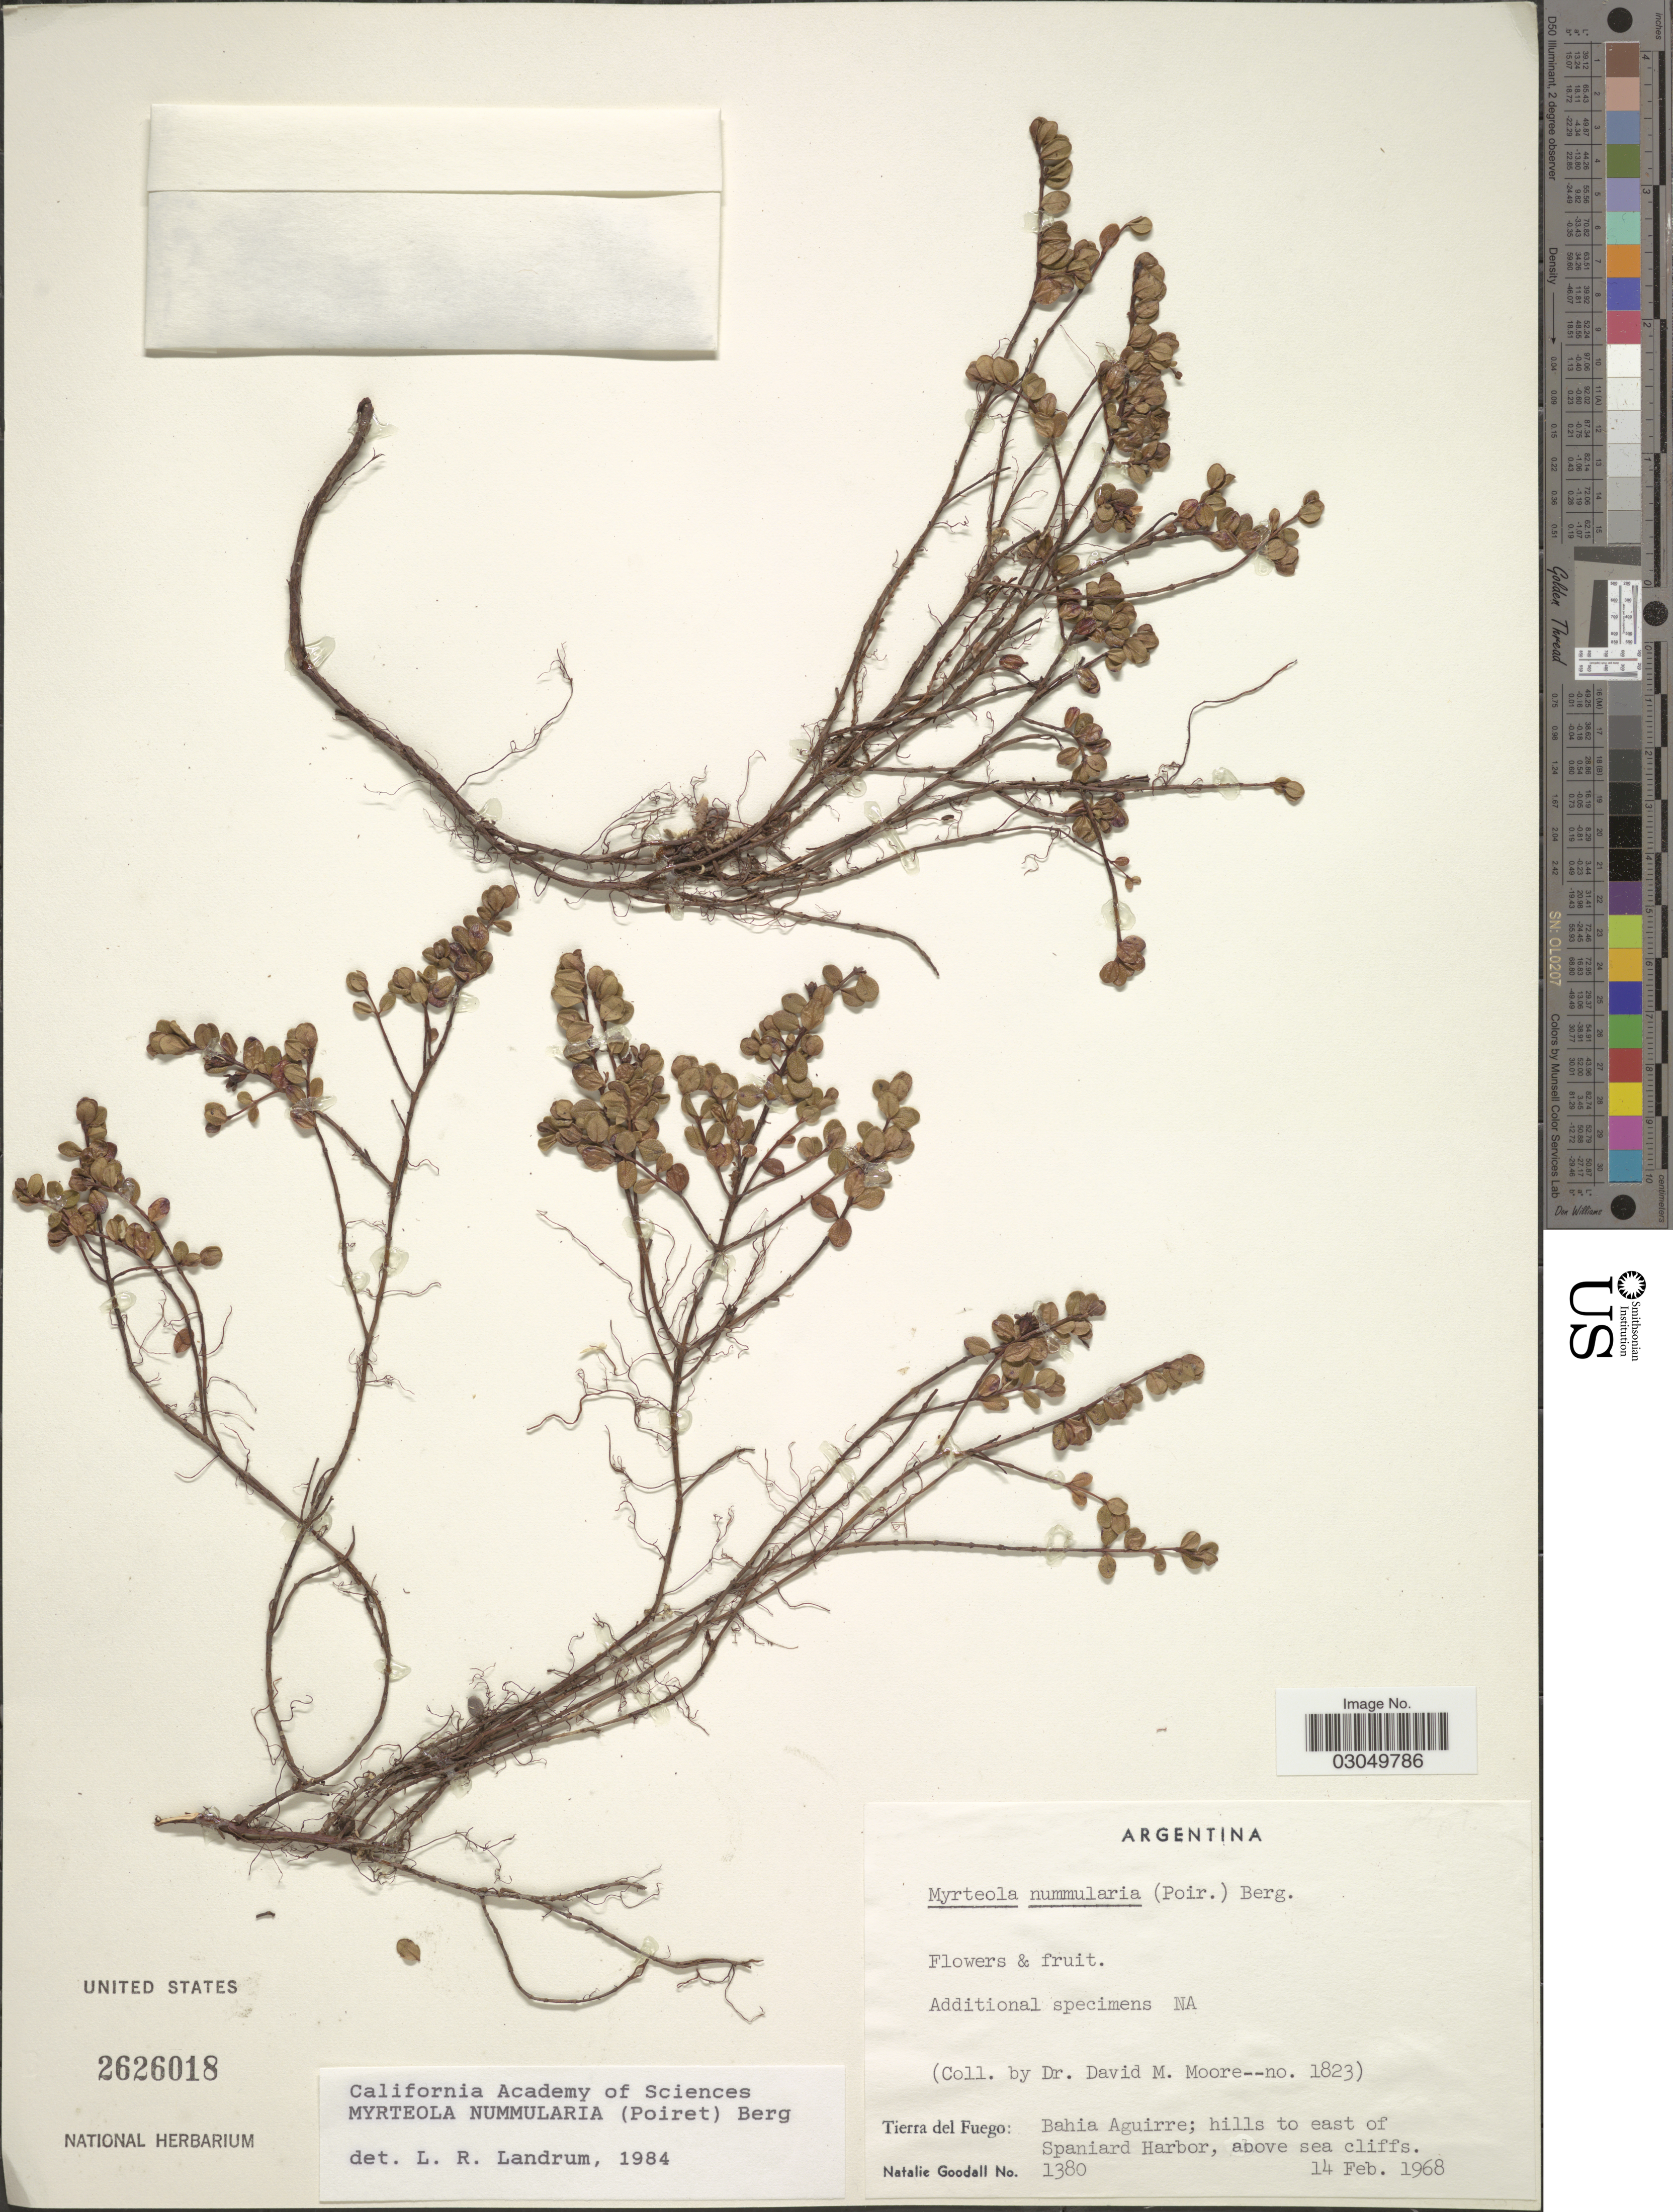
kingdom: Plantae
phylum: Tracheophyta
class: Magnoliopsida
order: Myrtales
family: Myrtaceae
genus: Myrteola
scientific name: Myrteola nummularia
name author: (Lam.) O. Berg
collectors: D. Moore & N. Goodall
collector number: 1823/1380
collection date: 1968-02-14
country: Argentina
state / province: Tierra del Fuego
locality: Bahia Aguirre; hills to east of Spaniard Harbor, above sea cliffs.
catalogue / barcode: US 2626018